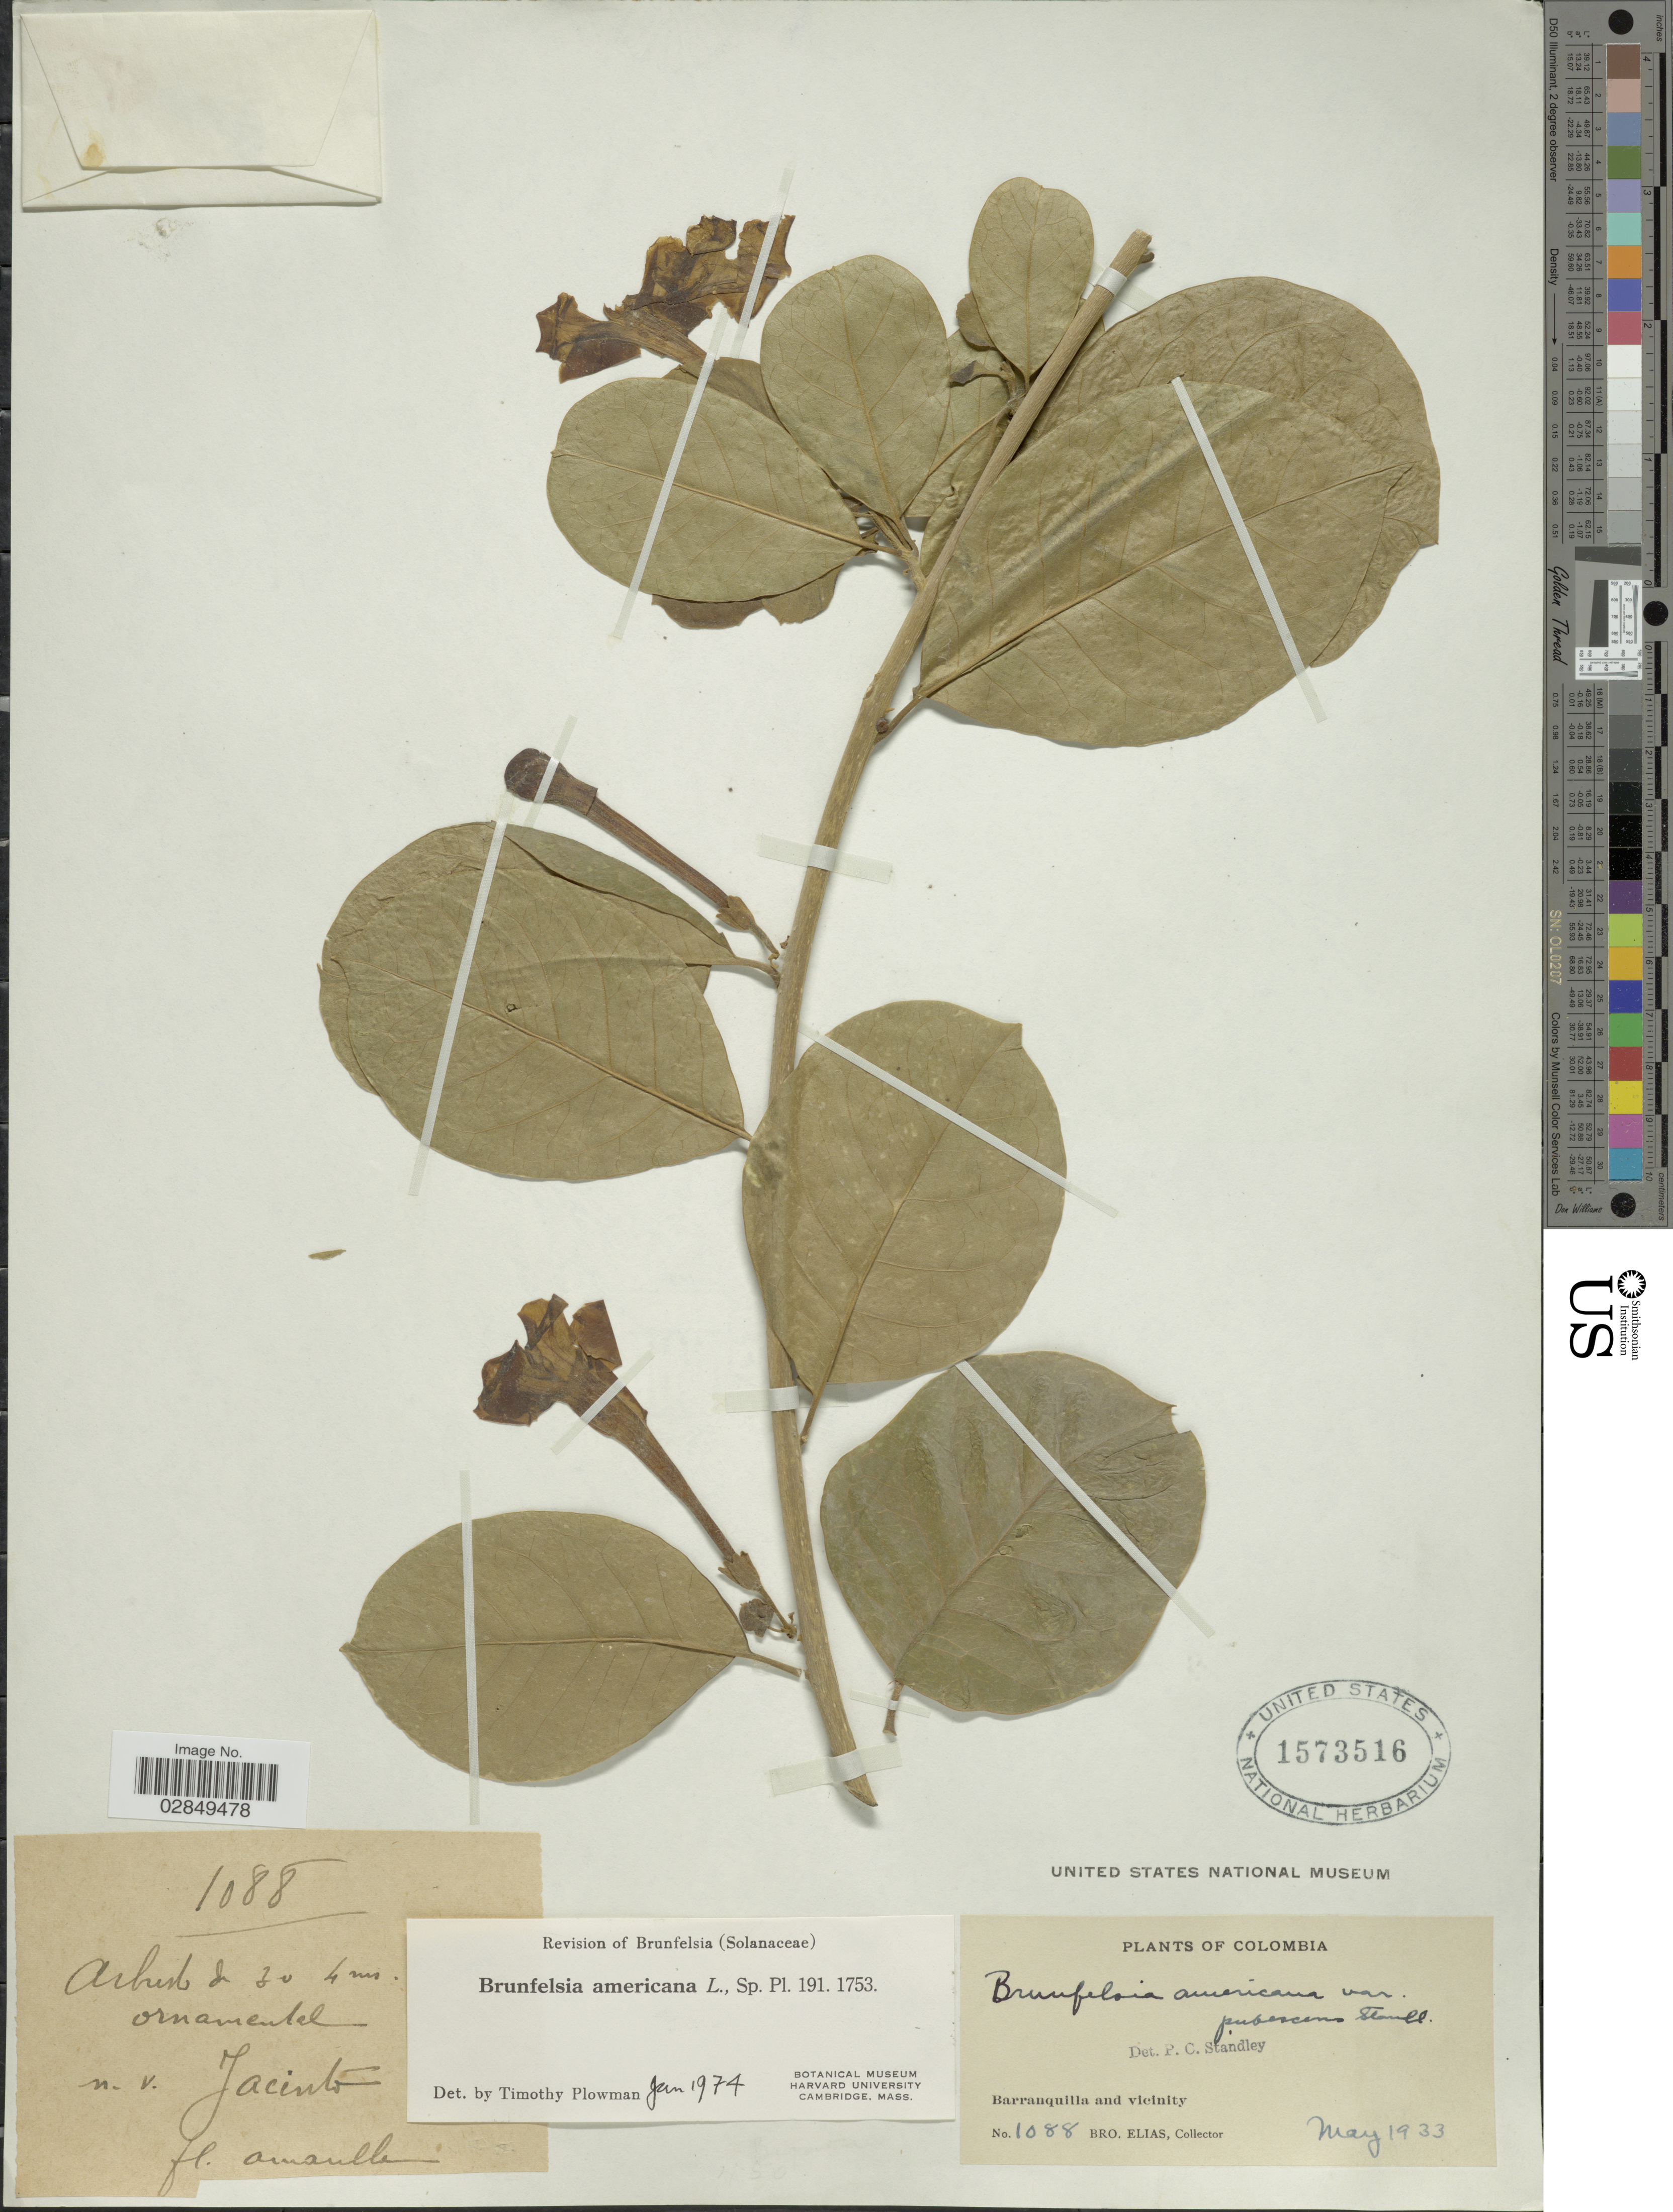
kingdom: Plantae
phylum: Tracheophyta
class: Magnoliopsida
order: Solanales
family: Solanaceae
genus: Brunfelsia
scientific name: Brunfelsia americana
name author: L.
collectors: Bro. Elias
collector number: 1088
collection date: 1933-05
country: Colombia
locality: Barranquilla and vicinity.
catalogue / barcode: US 1573516